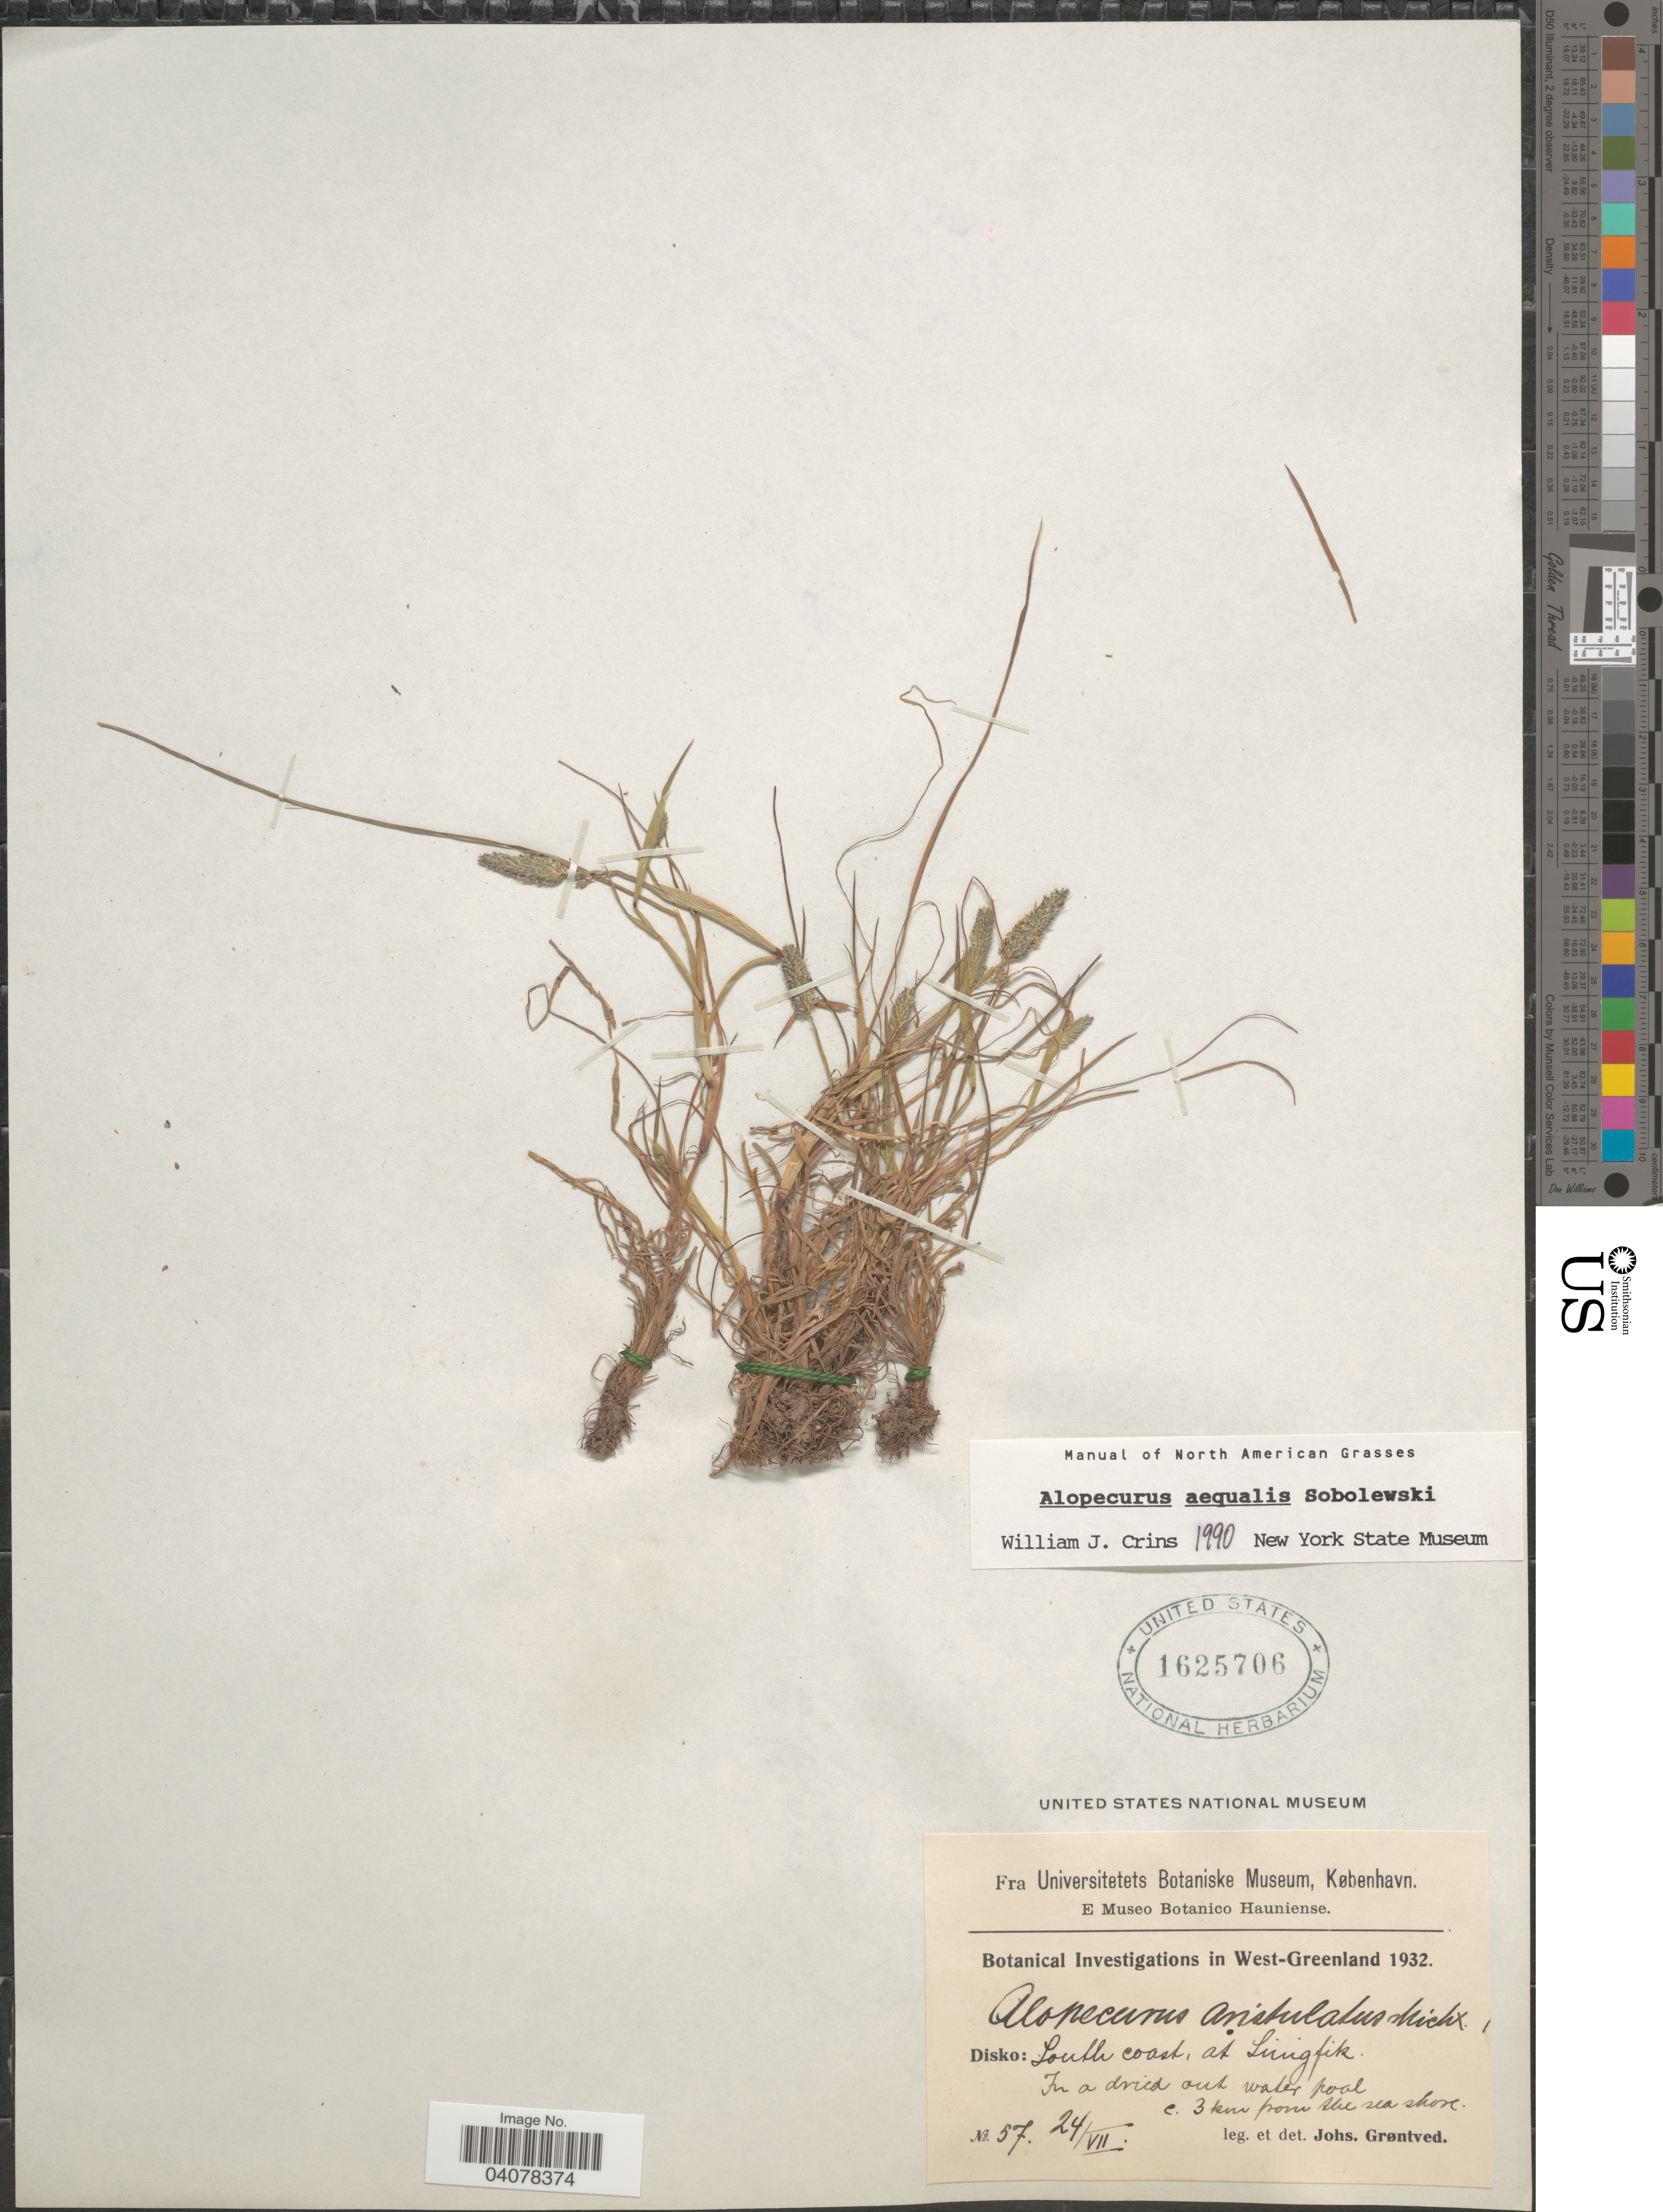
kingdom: Plantae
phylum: Tracheophyta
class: Liliopsida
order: Poales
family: Poaceae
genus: Alopecurus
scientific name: Alopecurus aequalis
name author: Sobol.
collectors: J. Grøntved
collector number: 57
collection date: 1932-07-24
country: Greenland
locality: West-Greenland. Disko: South coast, at Lungfik. In a dried out water pool c. 3 km from the sea shore.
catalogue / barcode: US 1625706